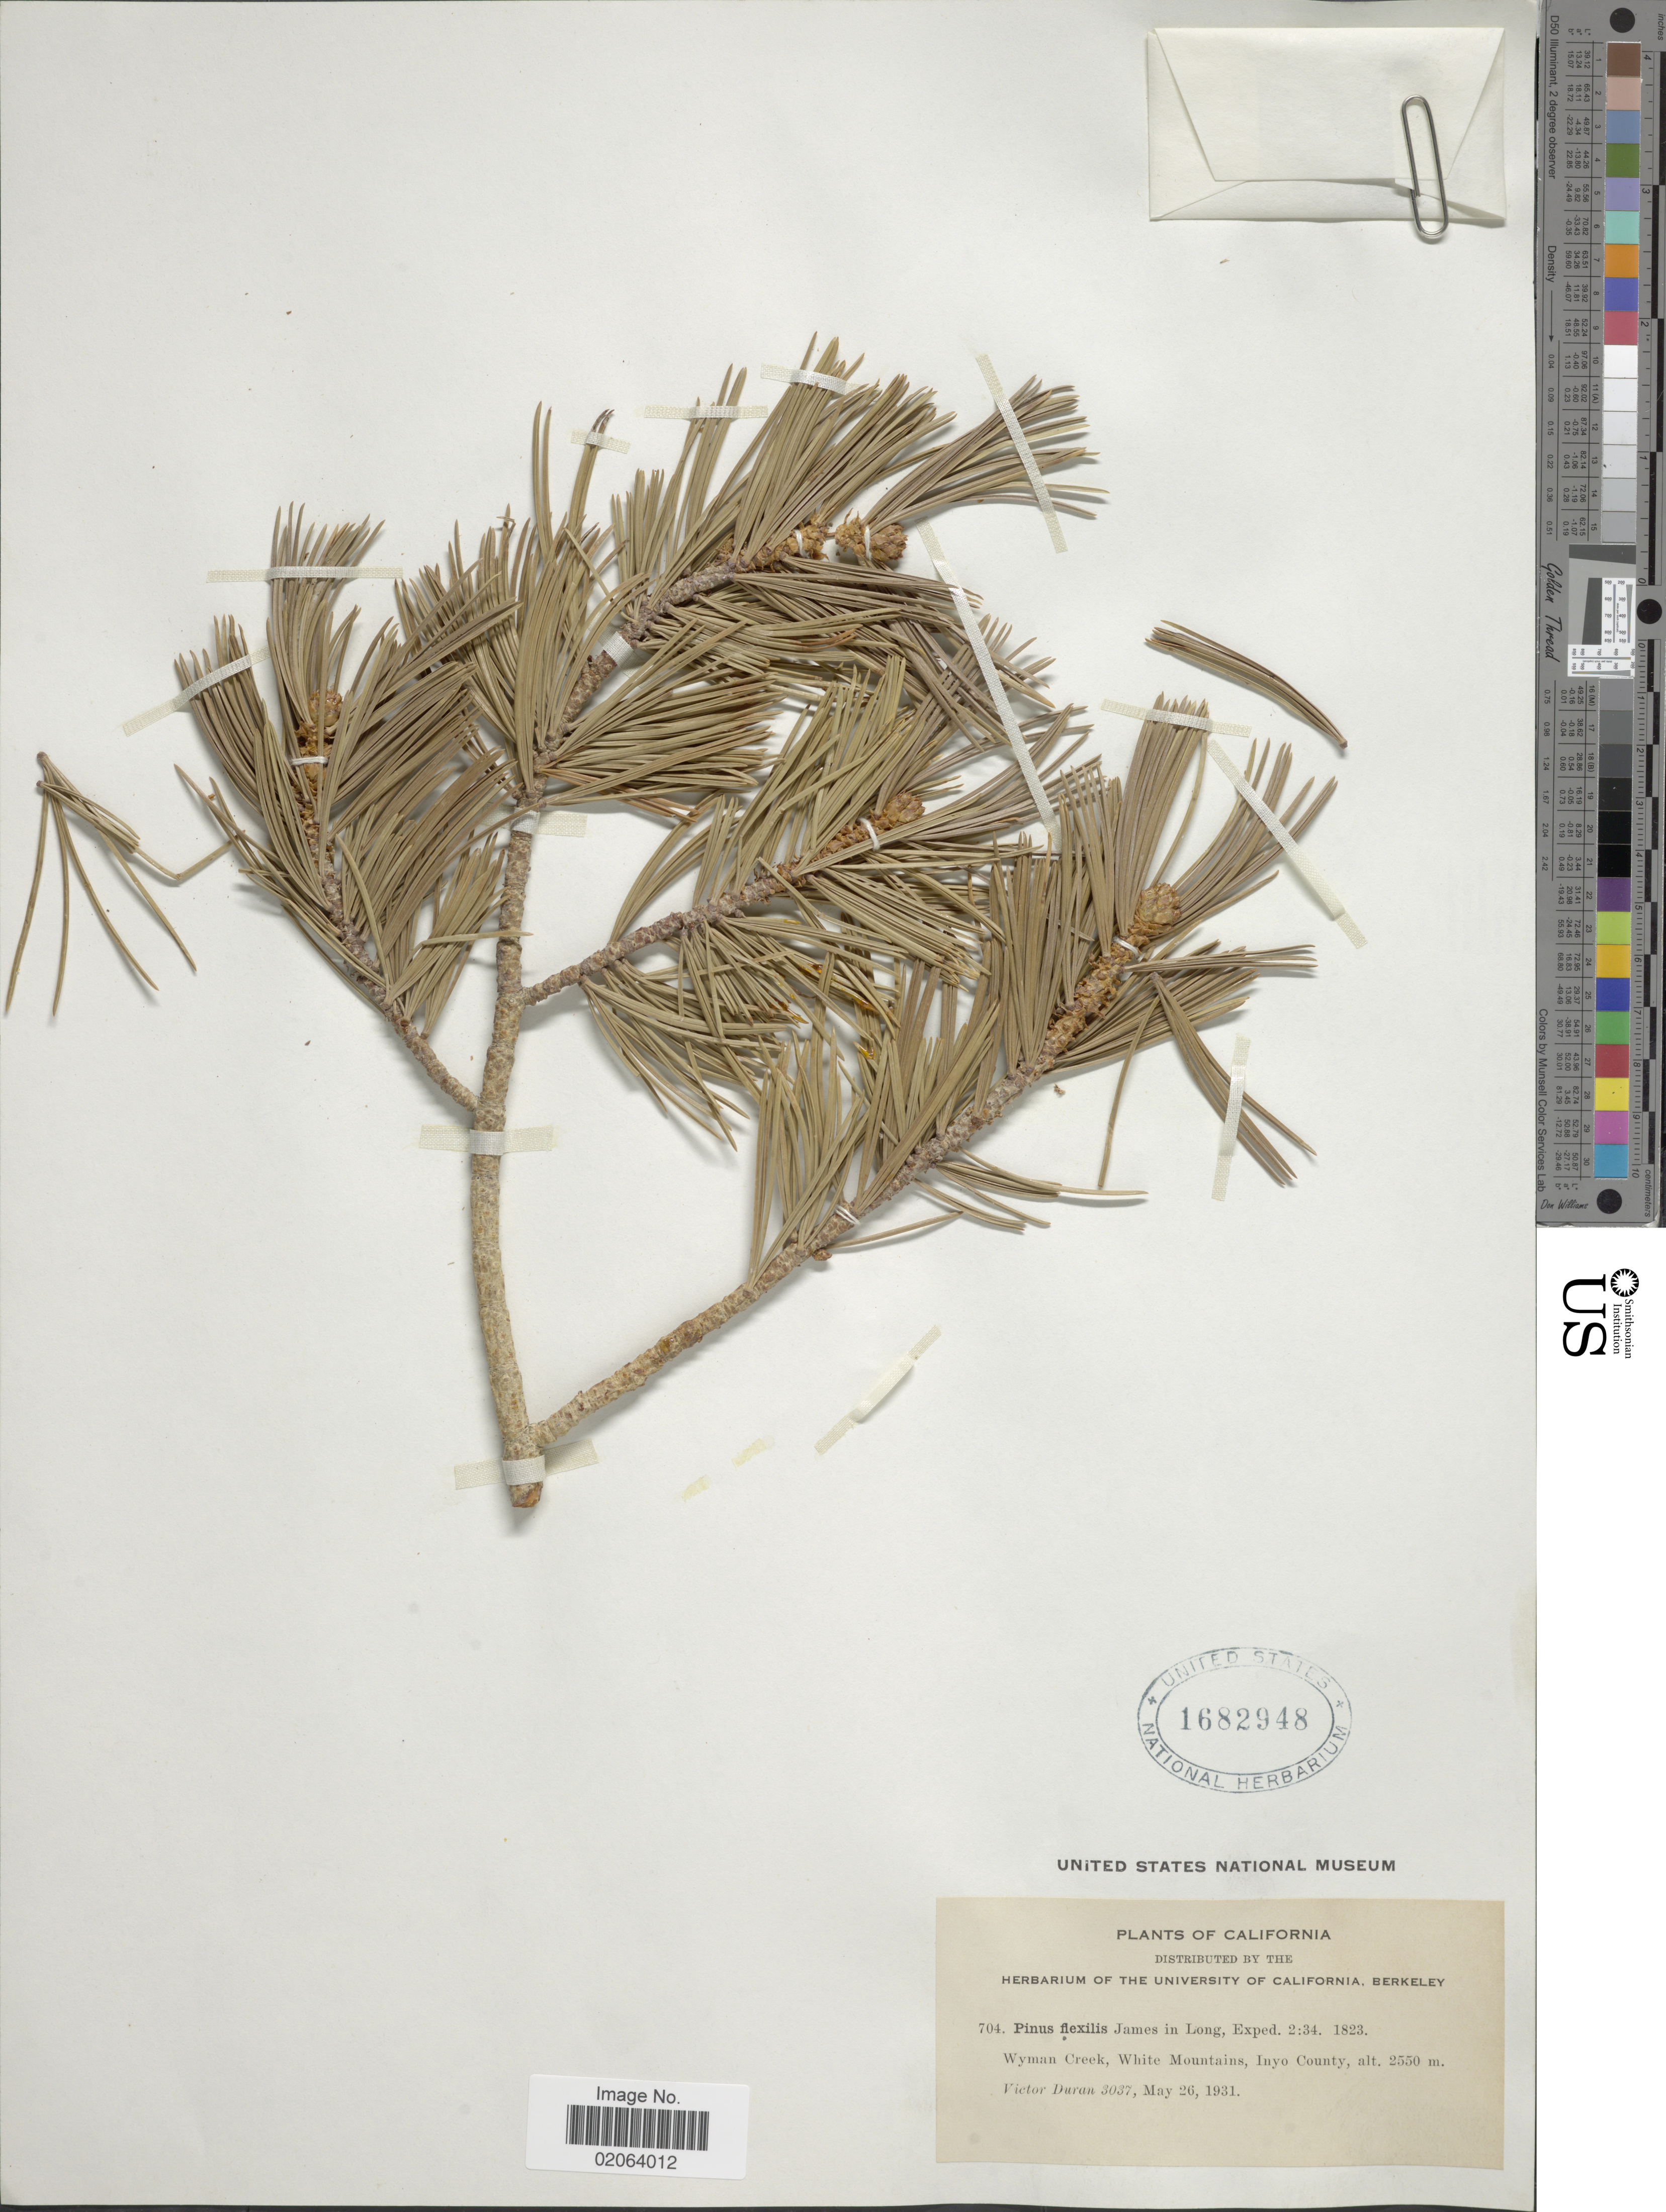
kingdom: Plantae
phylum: Tracheophyta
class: Pinopsida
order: Pinales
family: Pinaceae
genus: Pinus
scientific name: Pinus flexilis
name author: E. James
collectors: V. Duran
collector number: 704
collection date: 1931-05-26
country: United States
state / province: California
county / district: Inyo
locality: Wyman Creek, White Mountains, Inyo County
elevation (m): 2550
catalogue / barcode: US 1682948